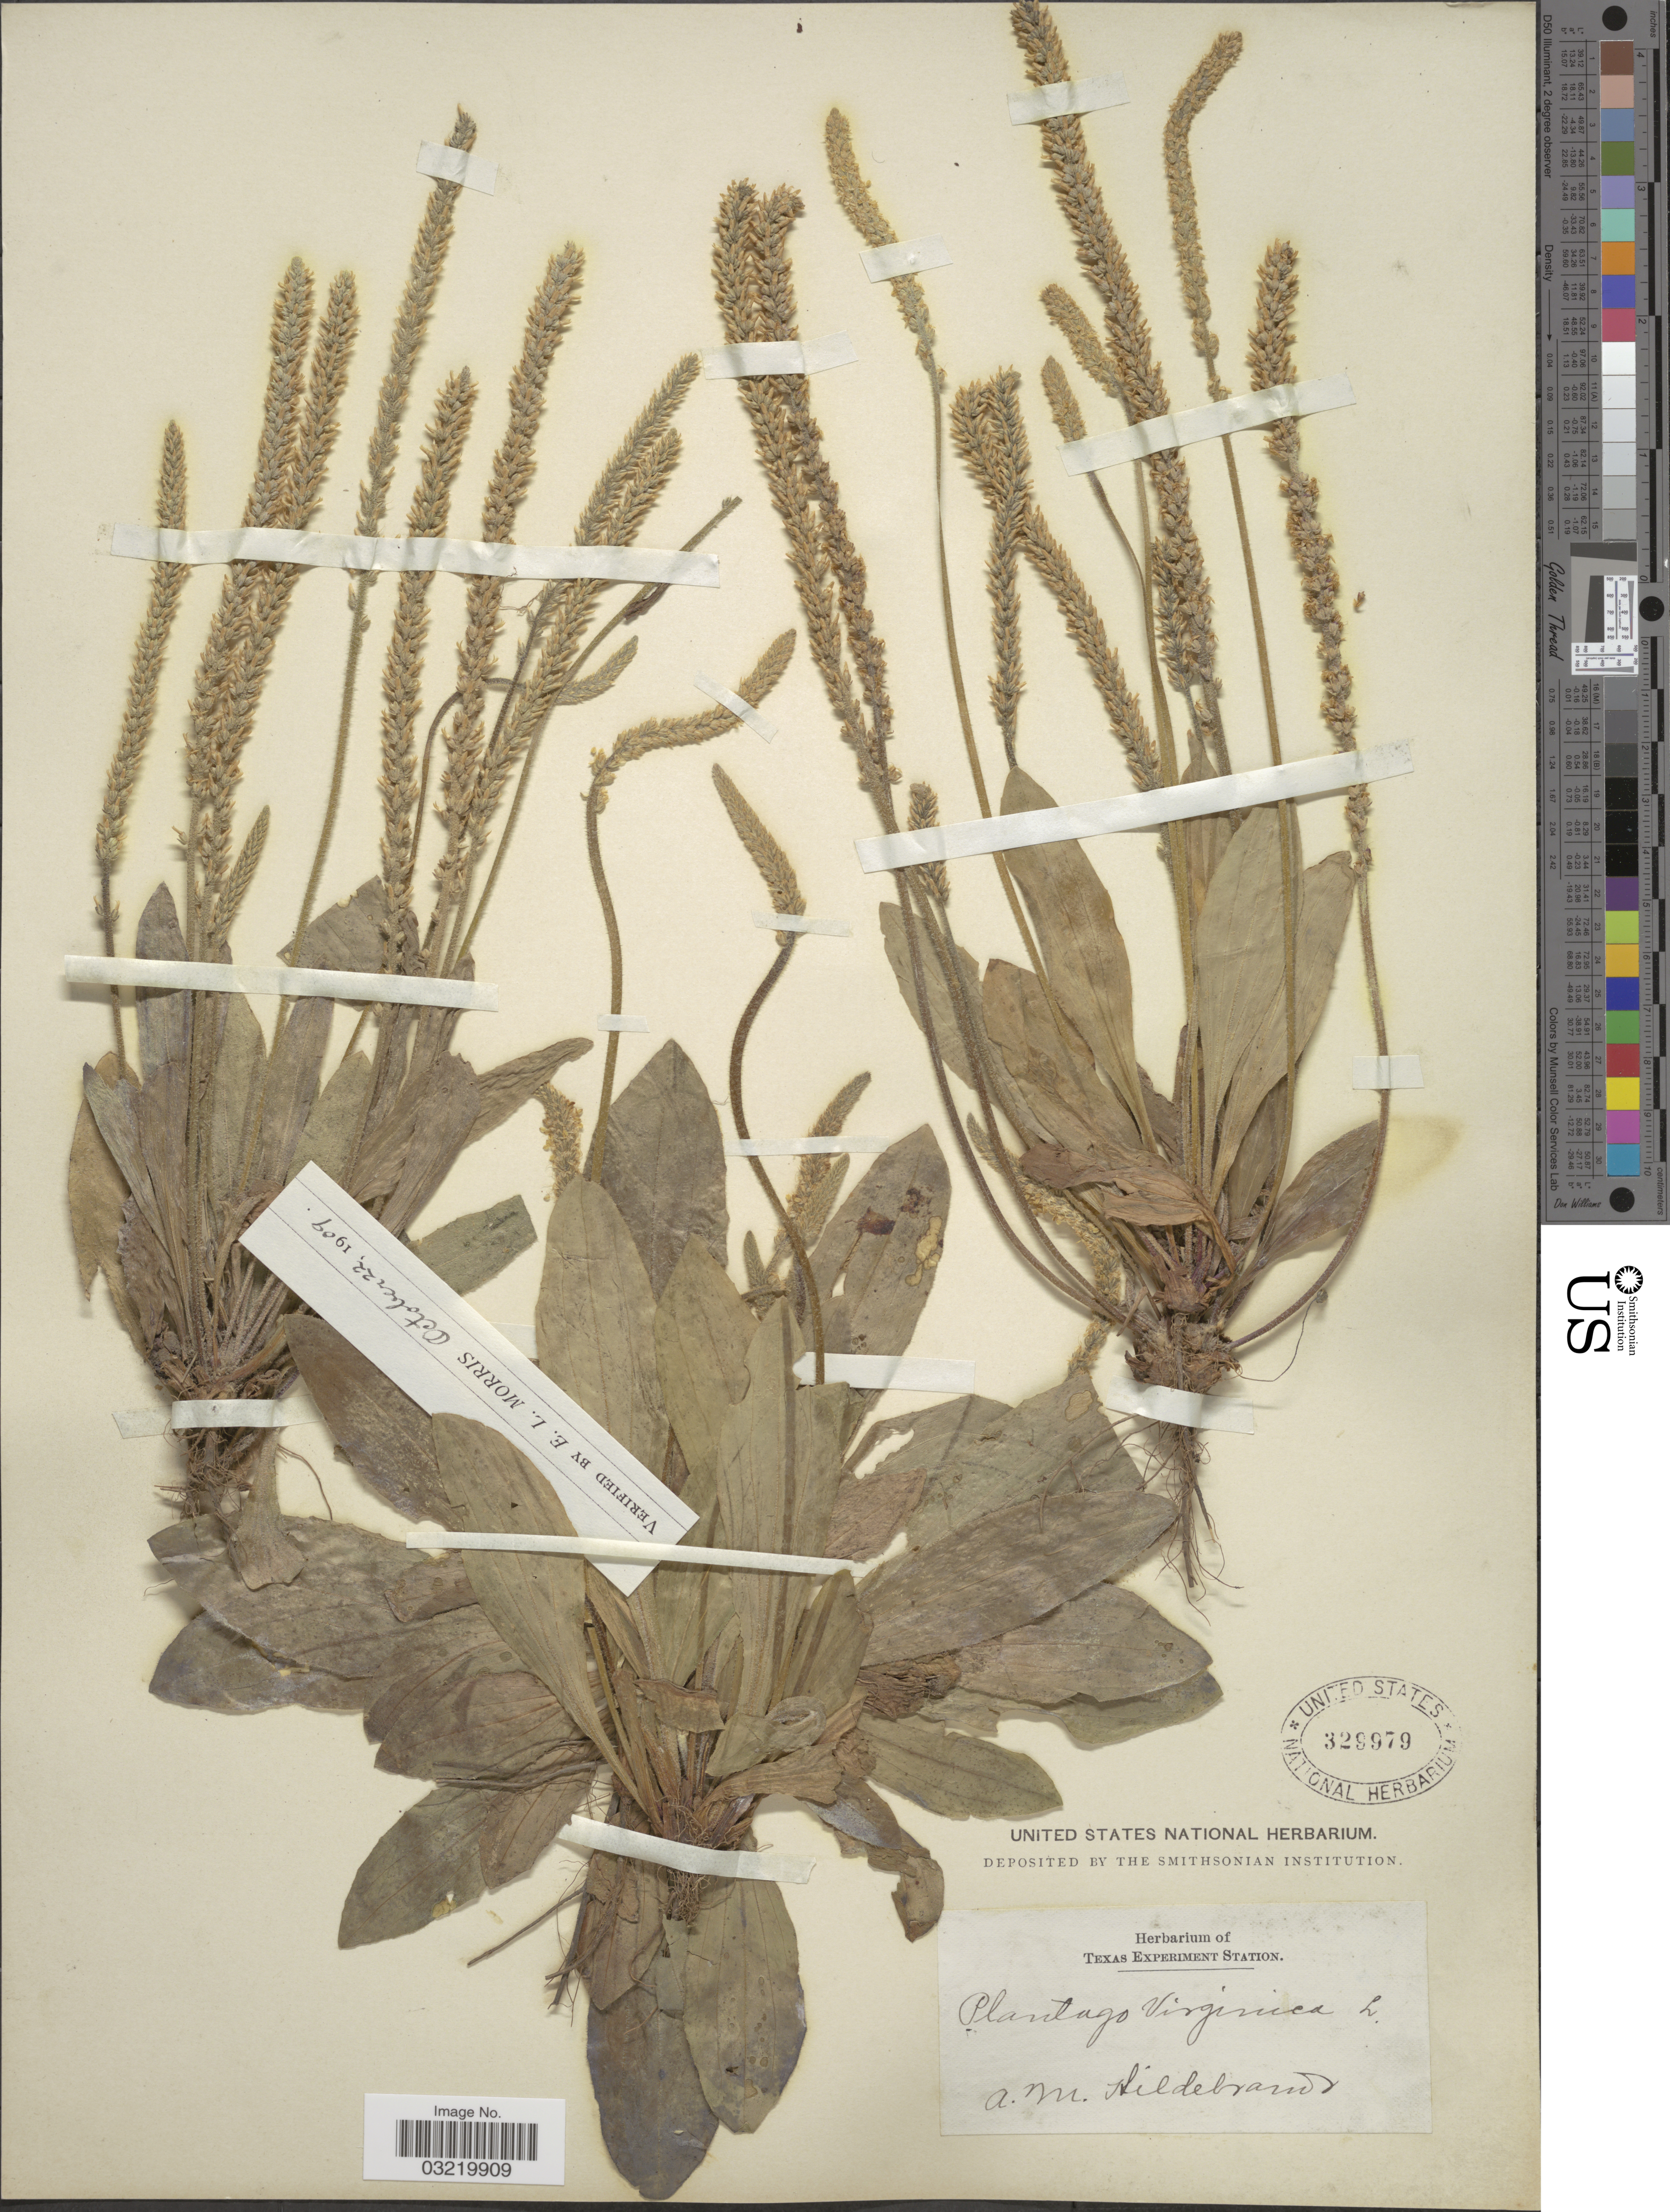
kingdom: Plantae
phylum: Tracheophyta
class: Magnoliopsida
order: Lamiales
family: Plantaginaceae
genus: Plantago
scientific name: Plantago virginica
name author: L.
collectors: A. Hildebrand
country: United States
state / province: Texas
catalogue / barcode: US 329979